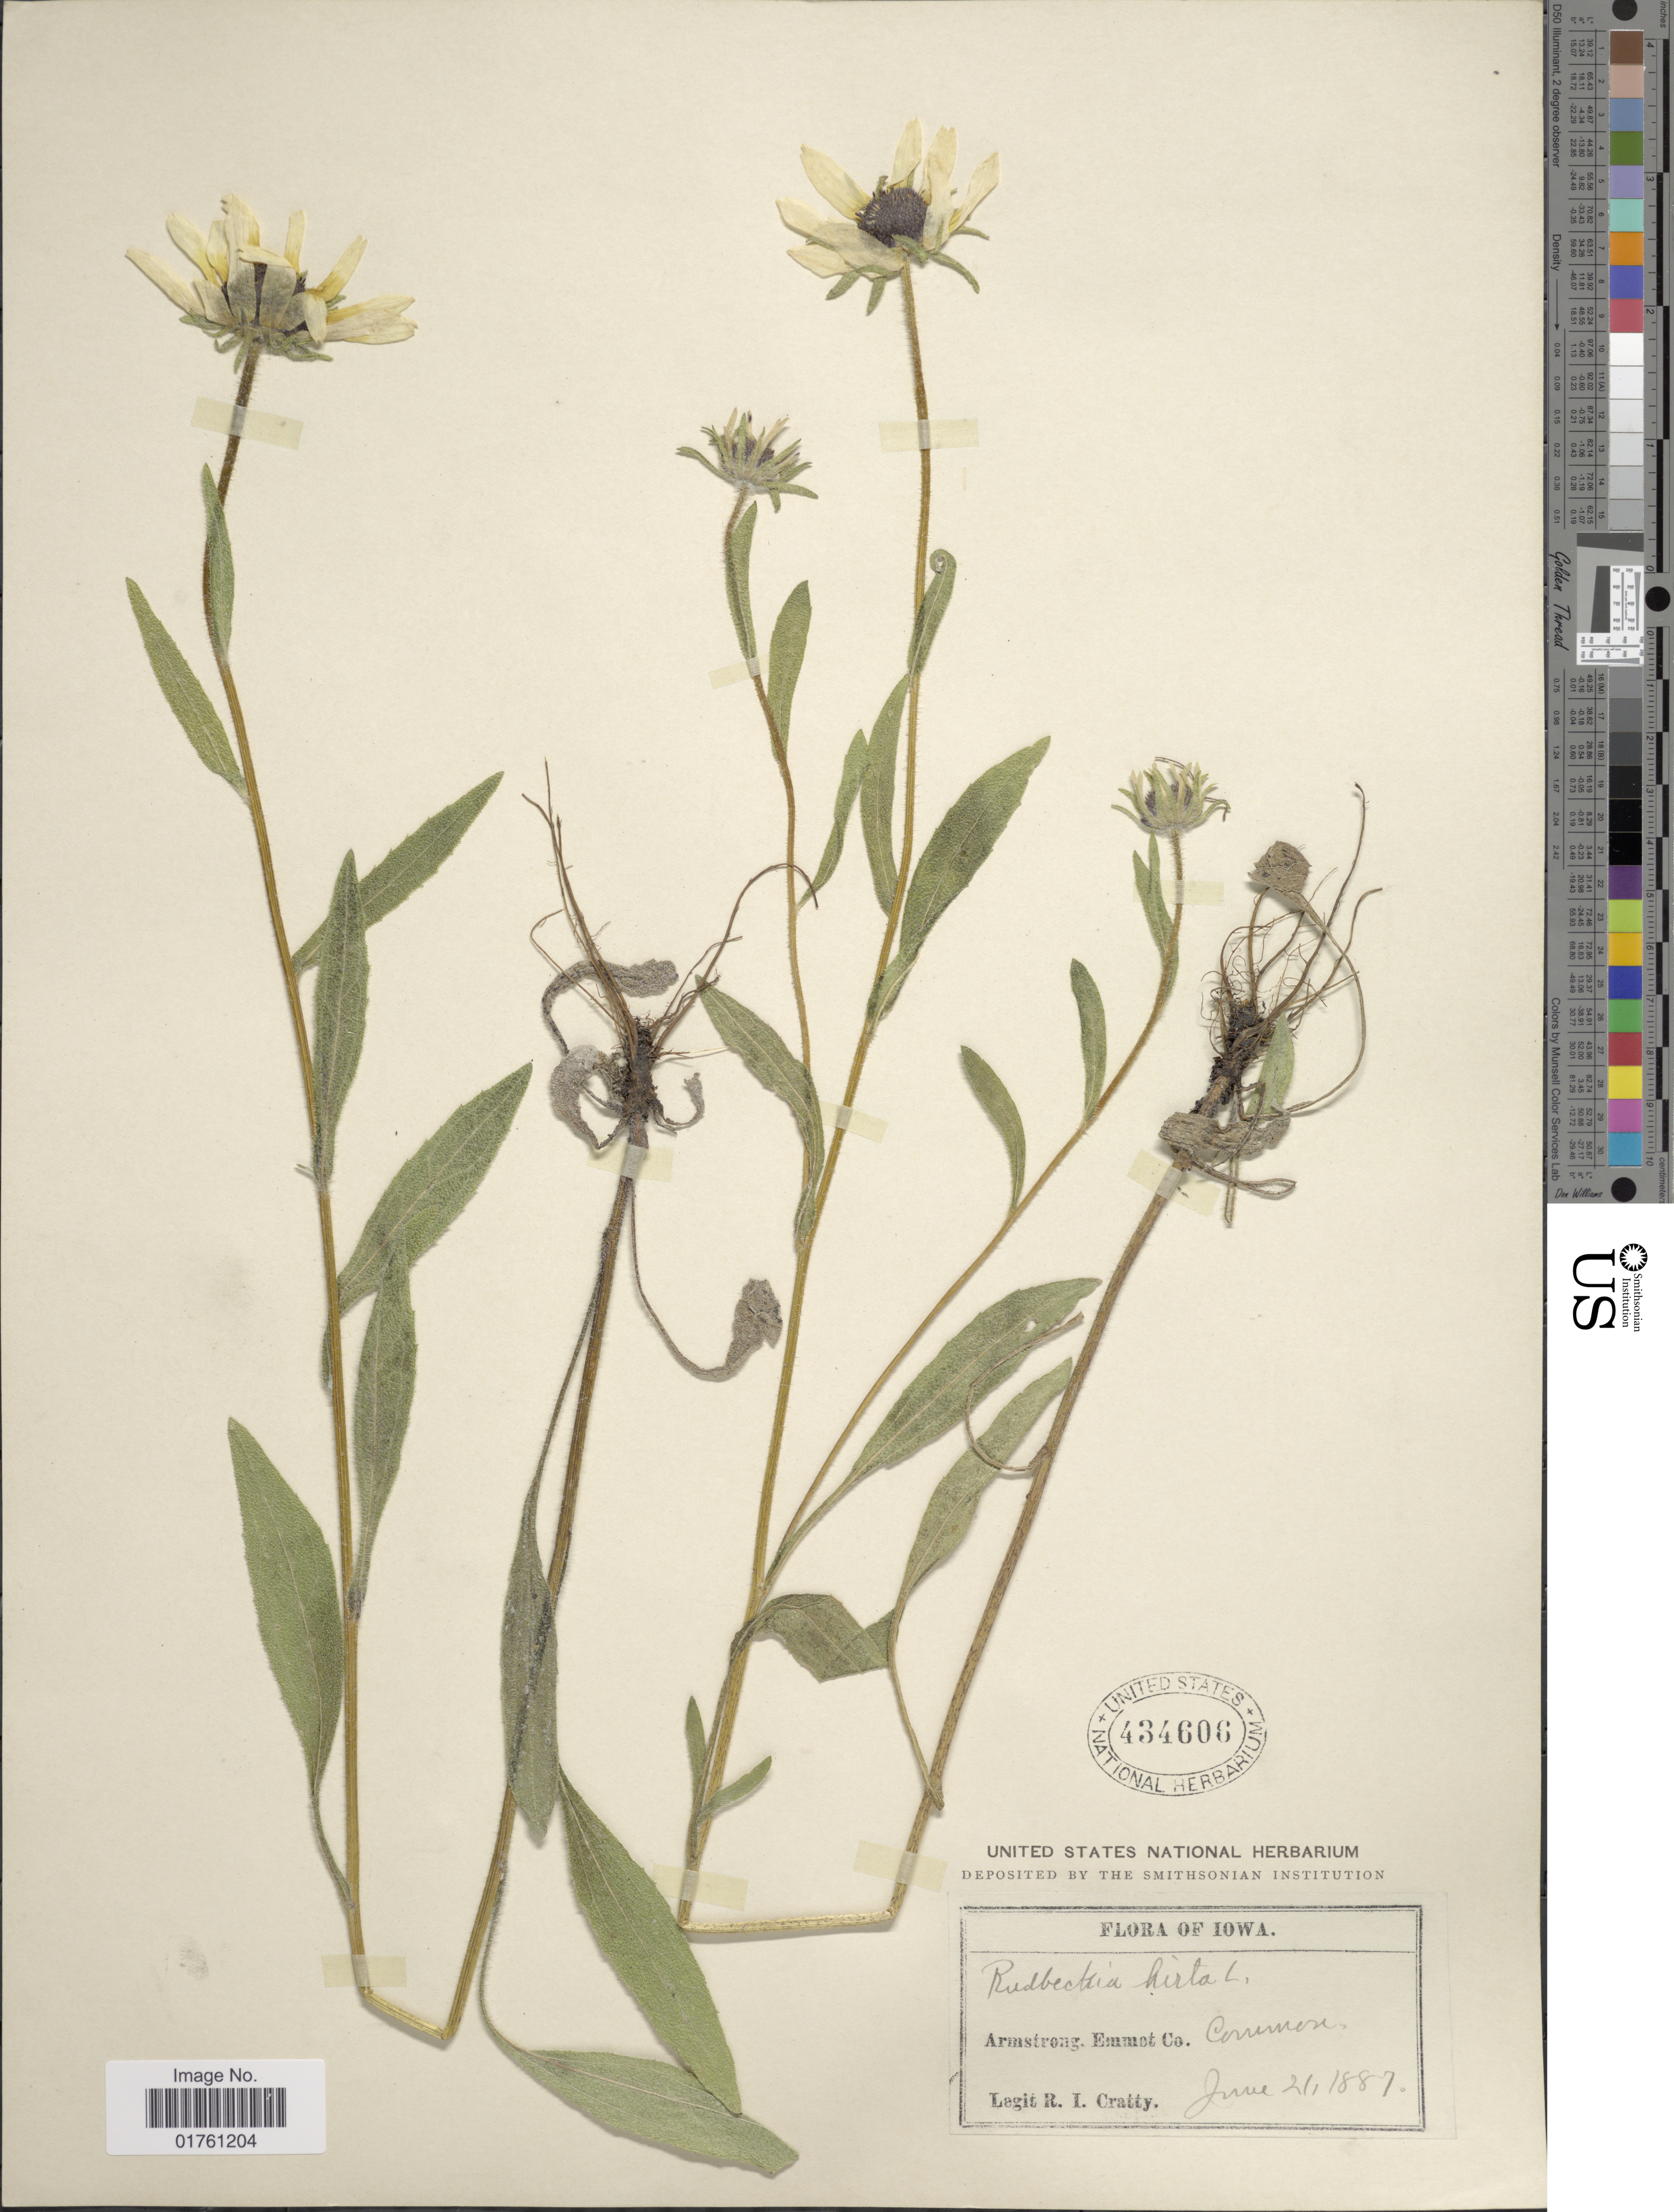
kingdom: Plantae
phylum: Tracheophyta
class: Magnoliopsida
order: Asterales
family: Asteraceae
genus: Rudbeckia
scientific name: Rudbeckia hirta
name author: L.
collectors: R. Cratty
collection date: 1887-06-21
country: United States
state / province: Iowa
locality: Armstrong, Emmet Co, Common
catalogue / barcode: US 434606